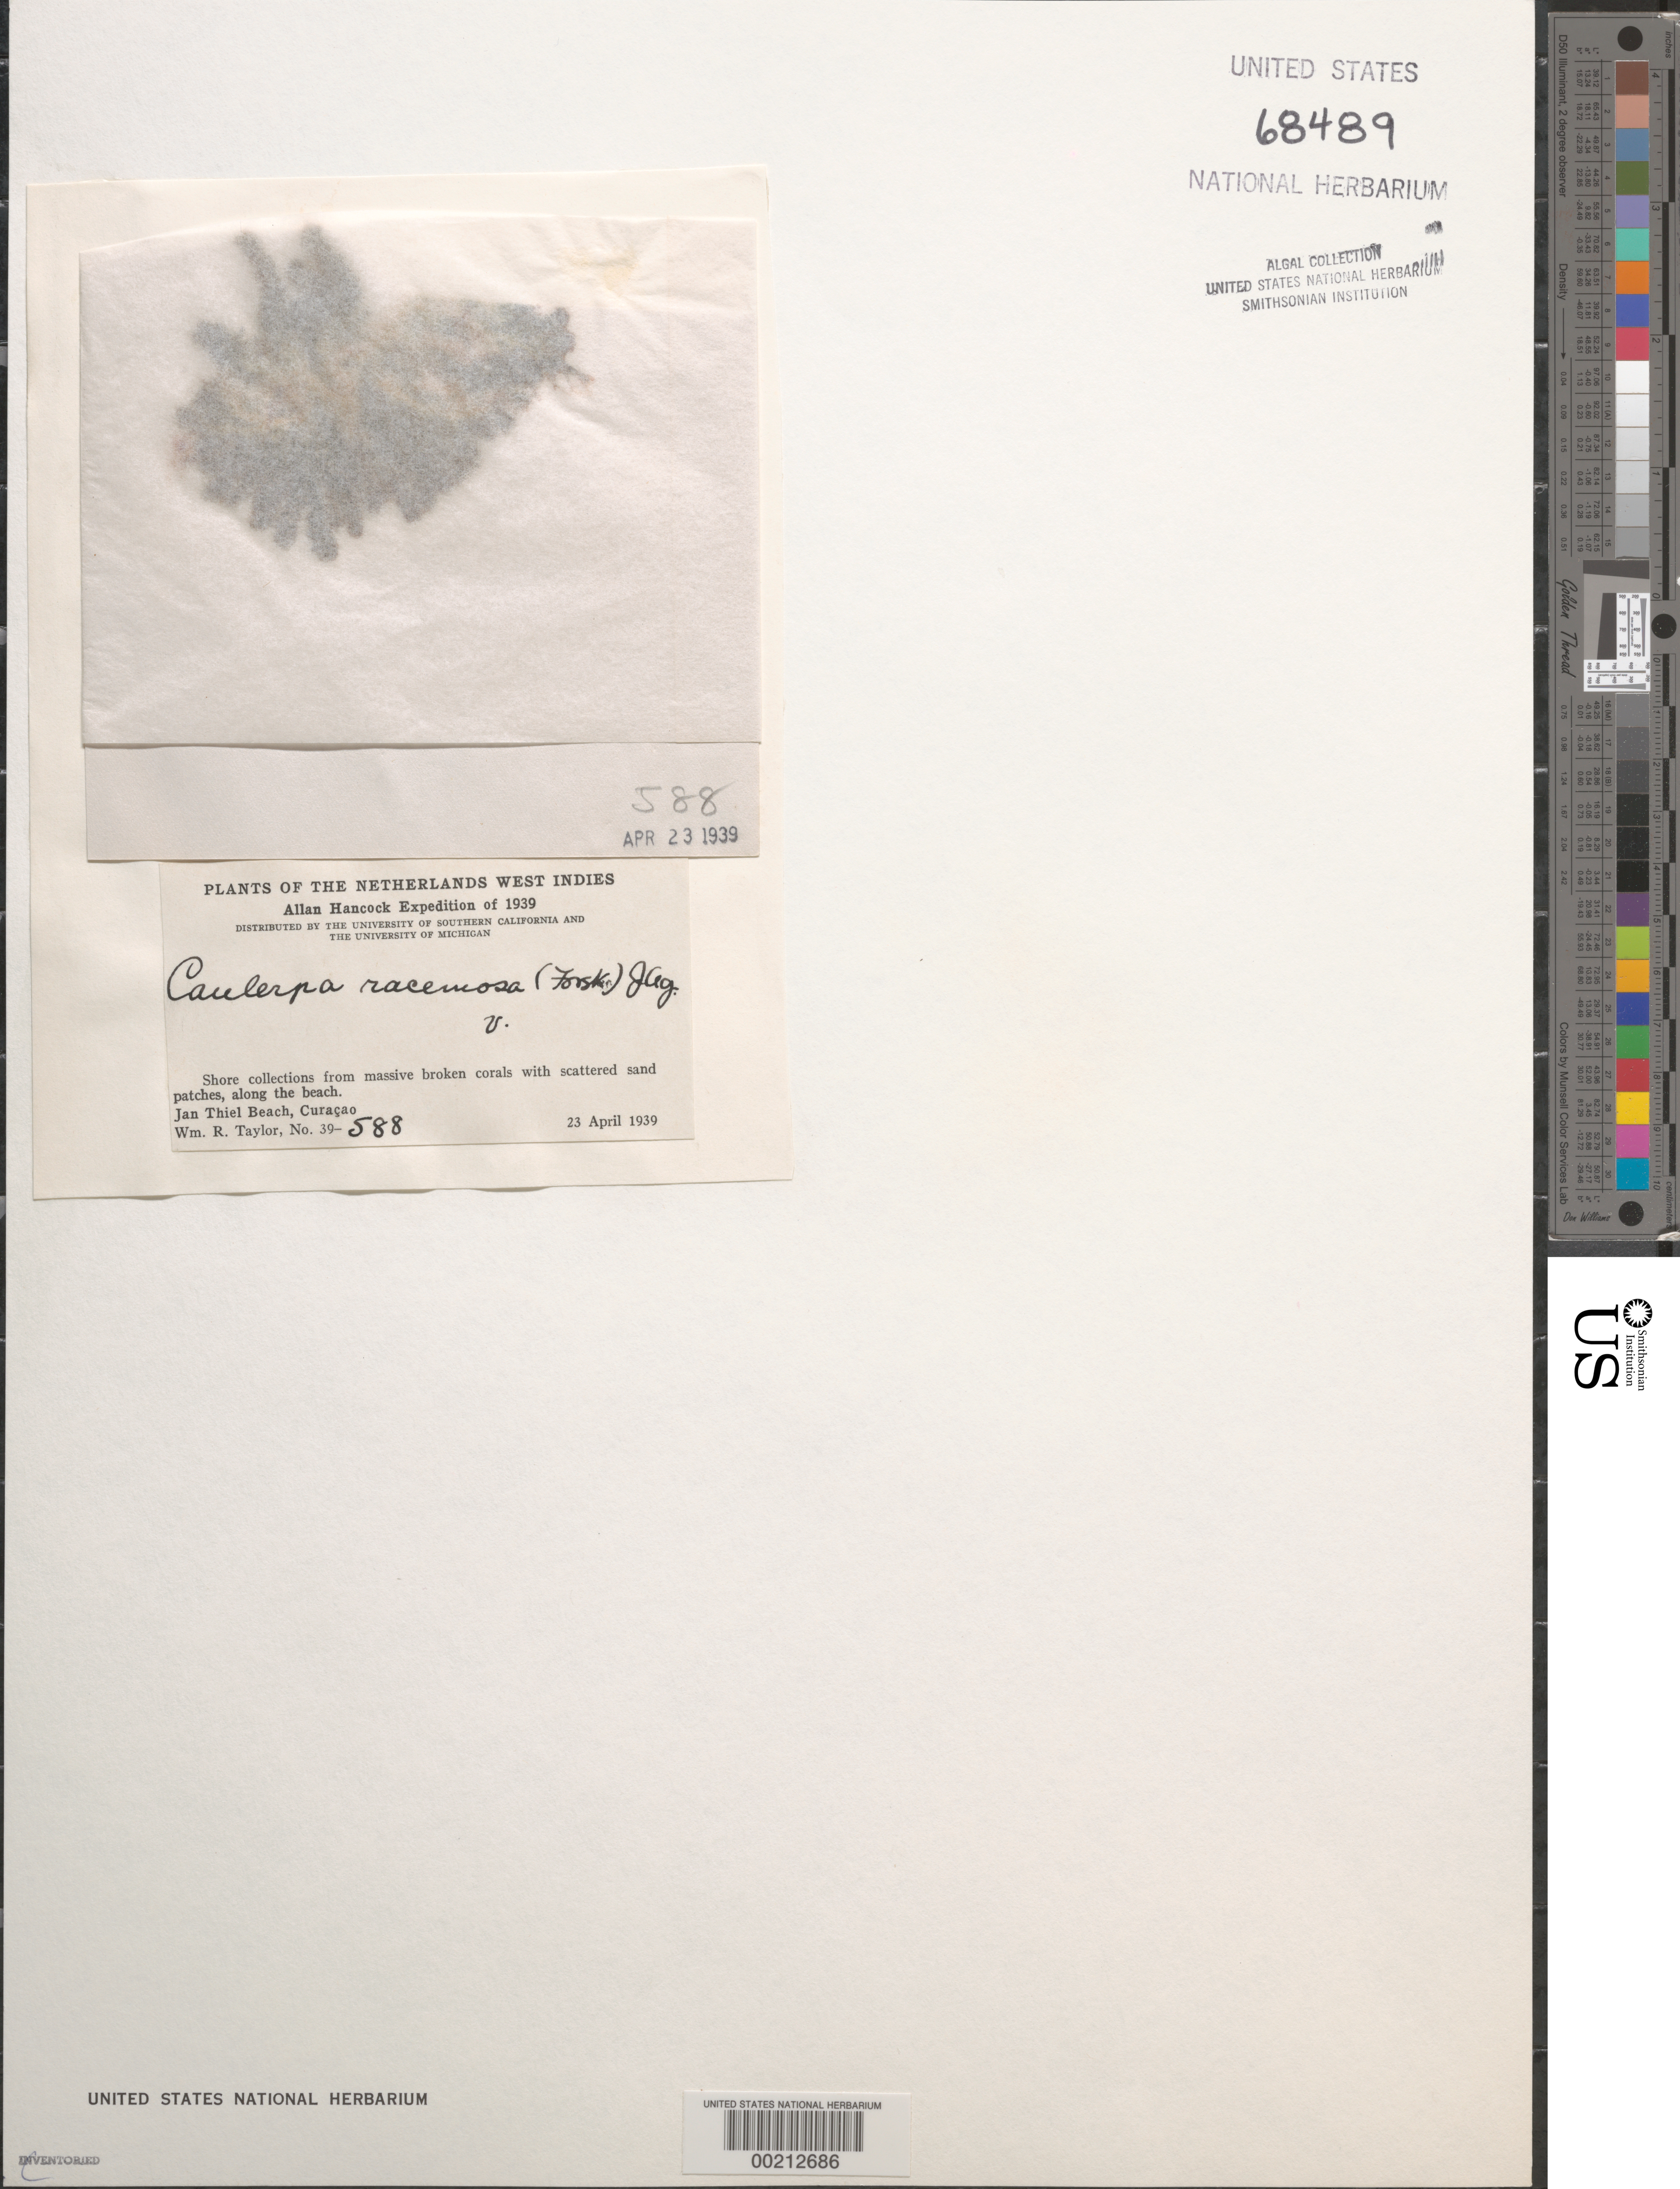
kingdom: Plantae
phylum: Chlorophyta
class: Ulvophyceae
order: Bryopsidales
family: Caulerpaceae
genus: Caulerpa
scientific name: Caulerpa racemosa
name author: (Forssk.) J. Agardh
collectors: W. R. Taylor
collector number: WRT 39-588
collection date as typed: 23 Apr 1939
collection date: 1939-04-23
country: Curaçao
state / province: ABC Islands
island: Curaçao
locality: Jan Thiel Beach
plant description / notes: Allan Hancock Expedition of 1939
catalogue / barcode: US 68489